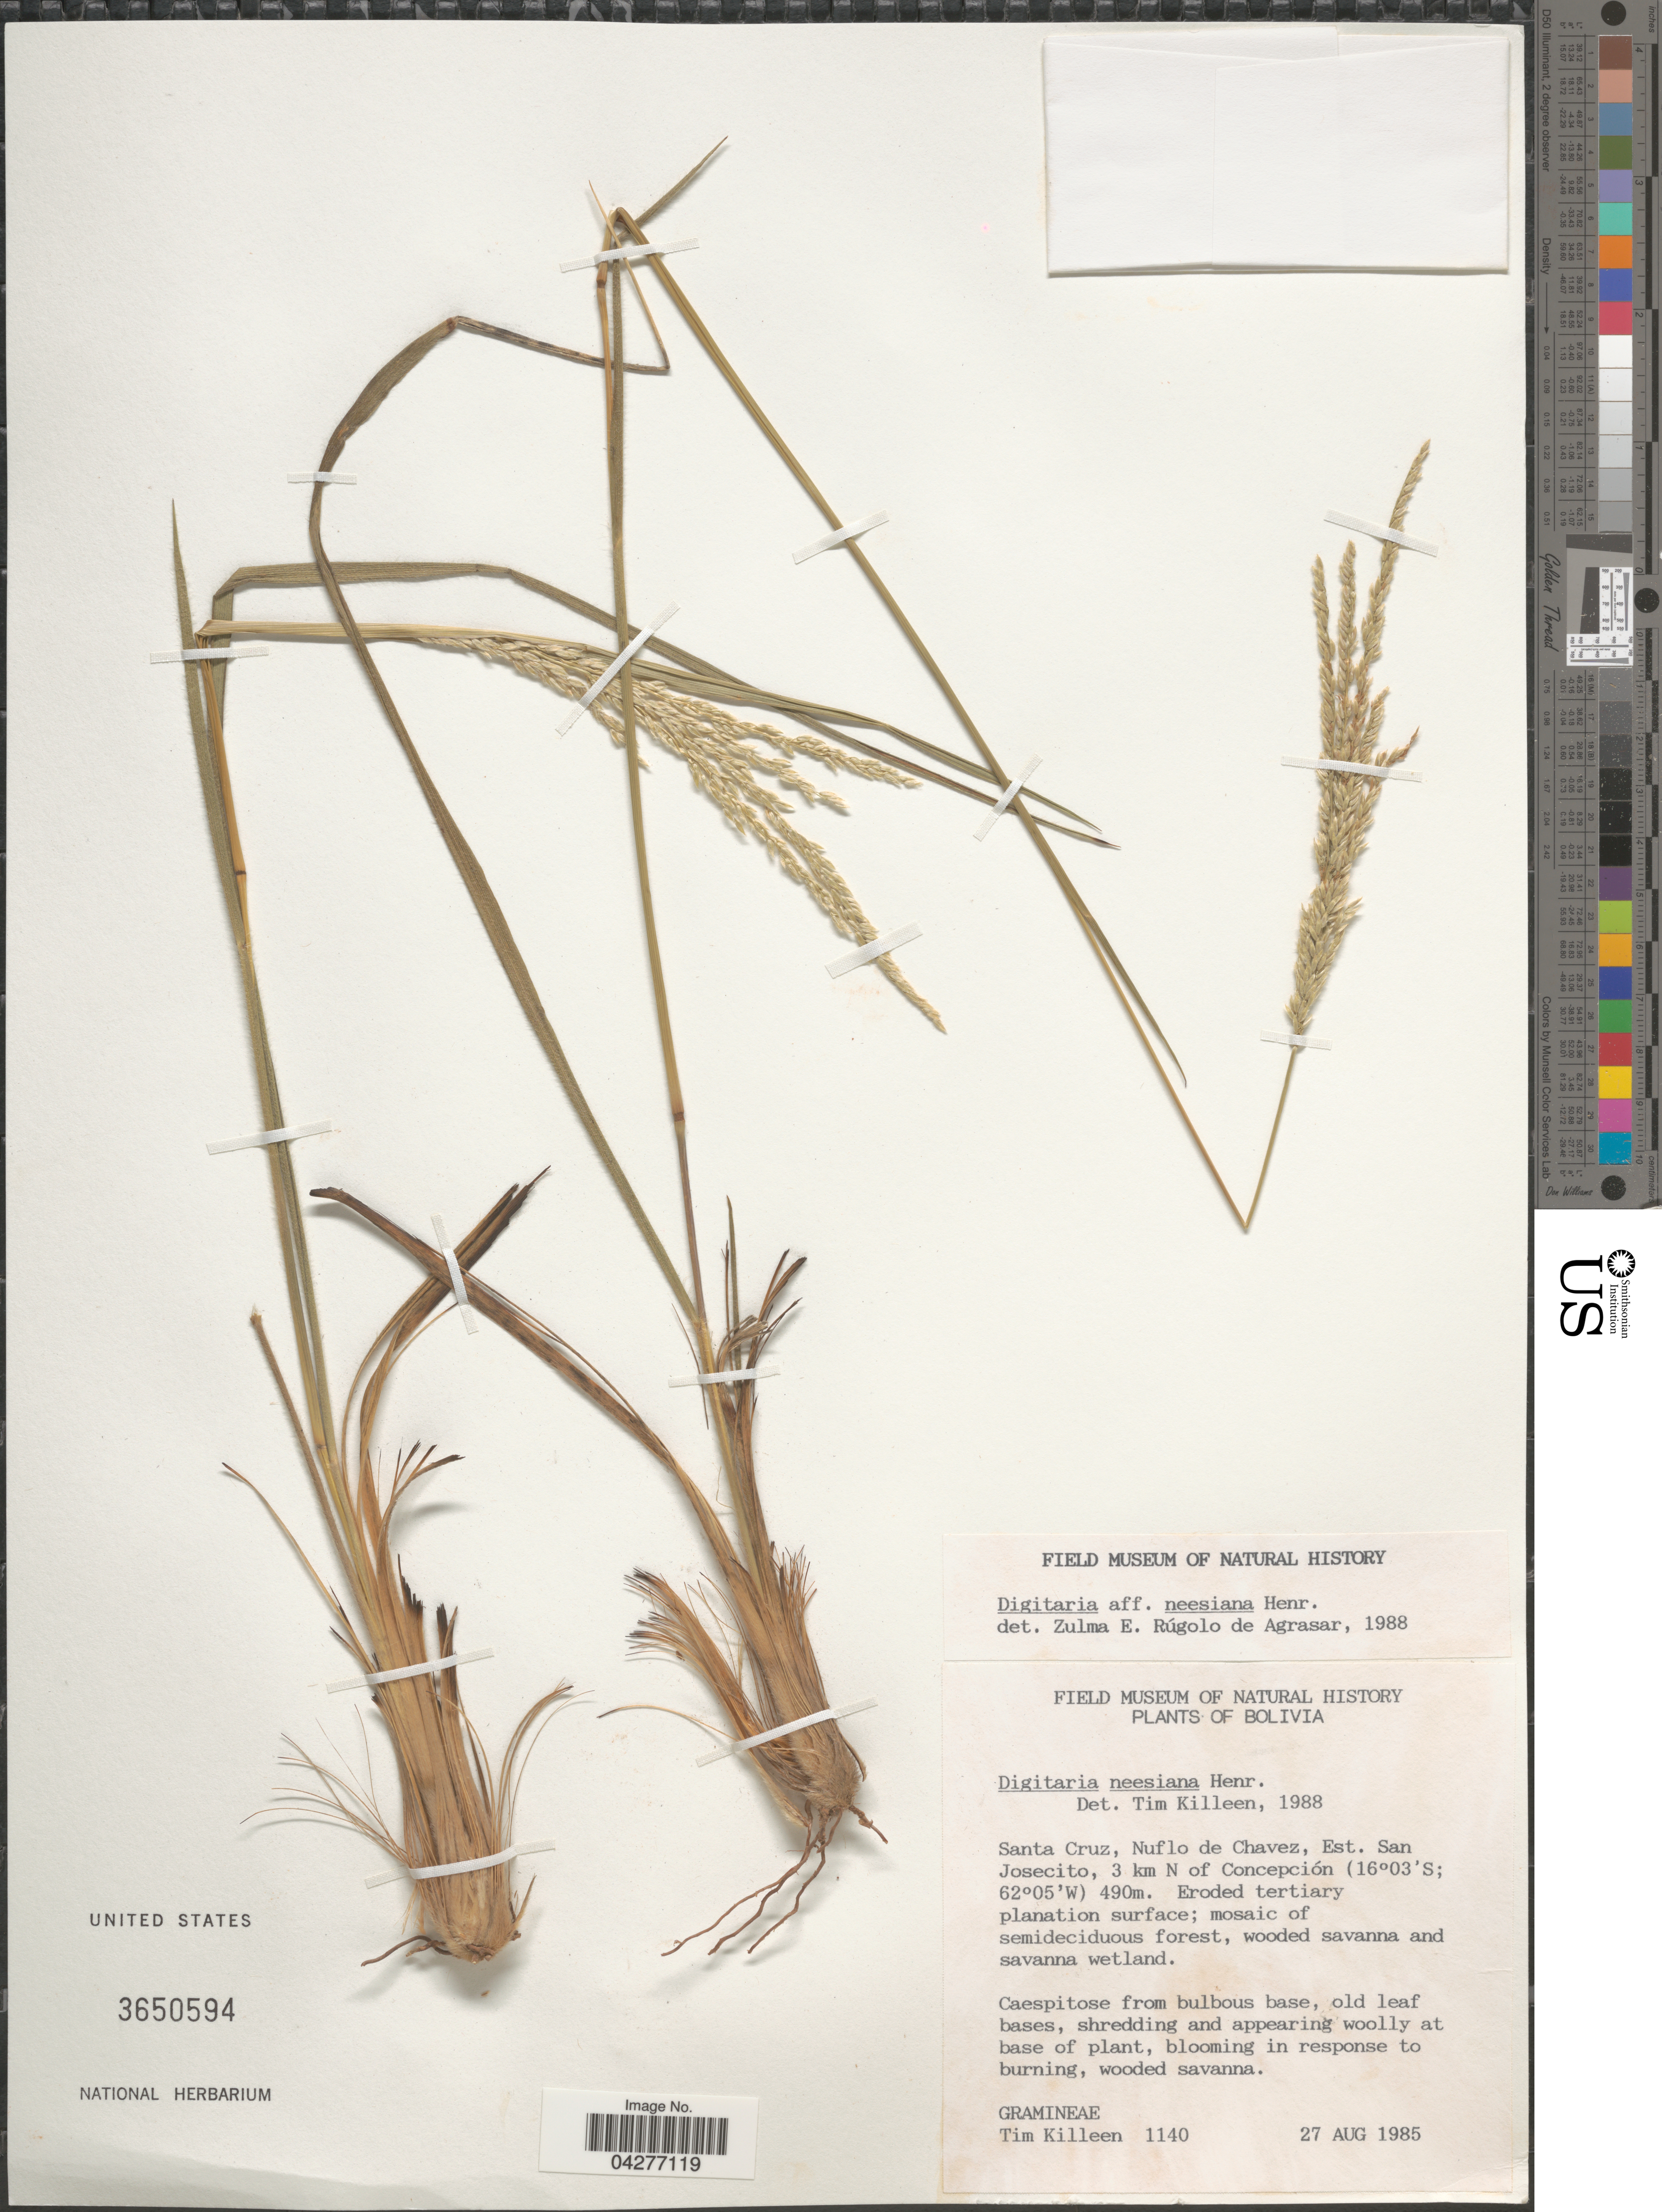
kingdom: Plantae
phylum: Tracheophyta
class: Liliopsida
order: Poales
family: Poaceae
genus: Digitaria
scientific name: Digitaria neesiana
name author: Henr.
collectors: T. J. Killeen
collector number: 1140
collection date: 1985-08-27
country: Bolivia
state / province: Santa Cruz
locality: Nuflo de Chavez, Est. San Josecito, 3 km N of Concepción.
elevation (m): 490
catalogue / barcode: US 3650594